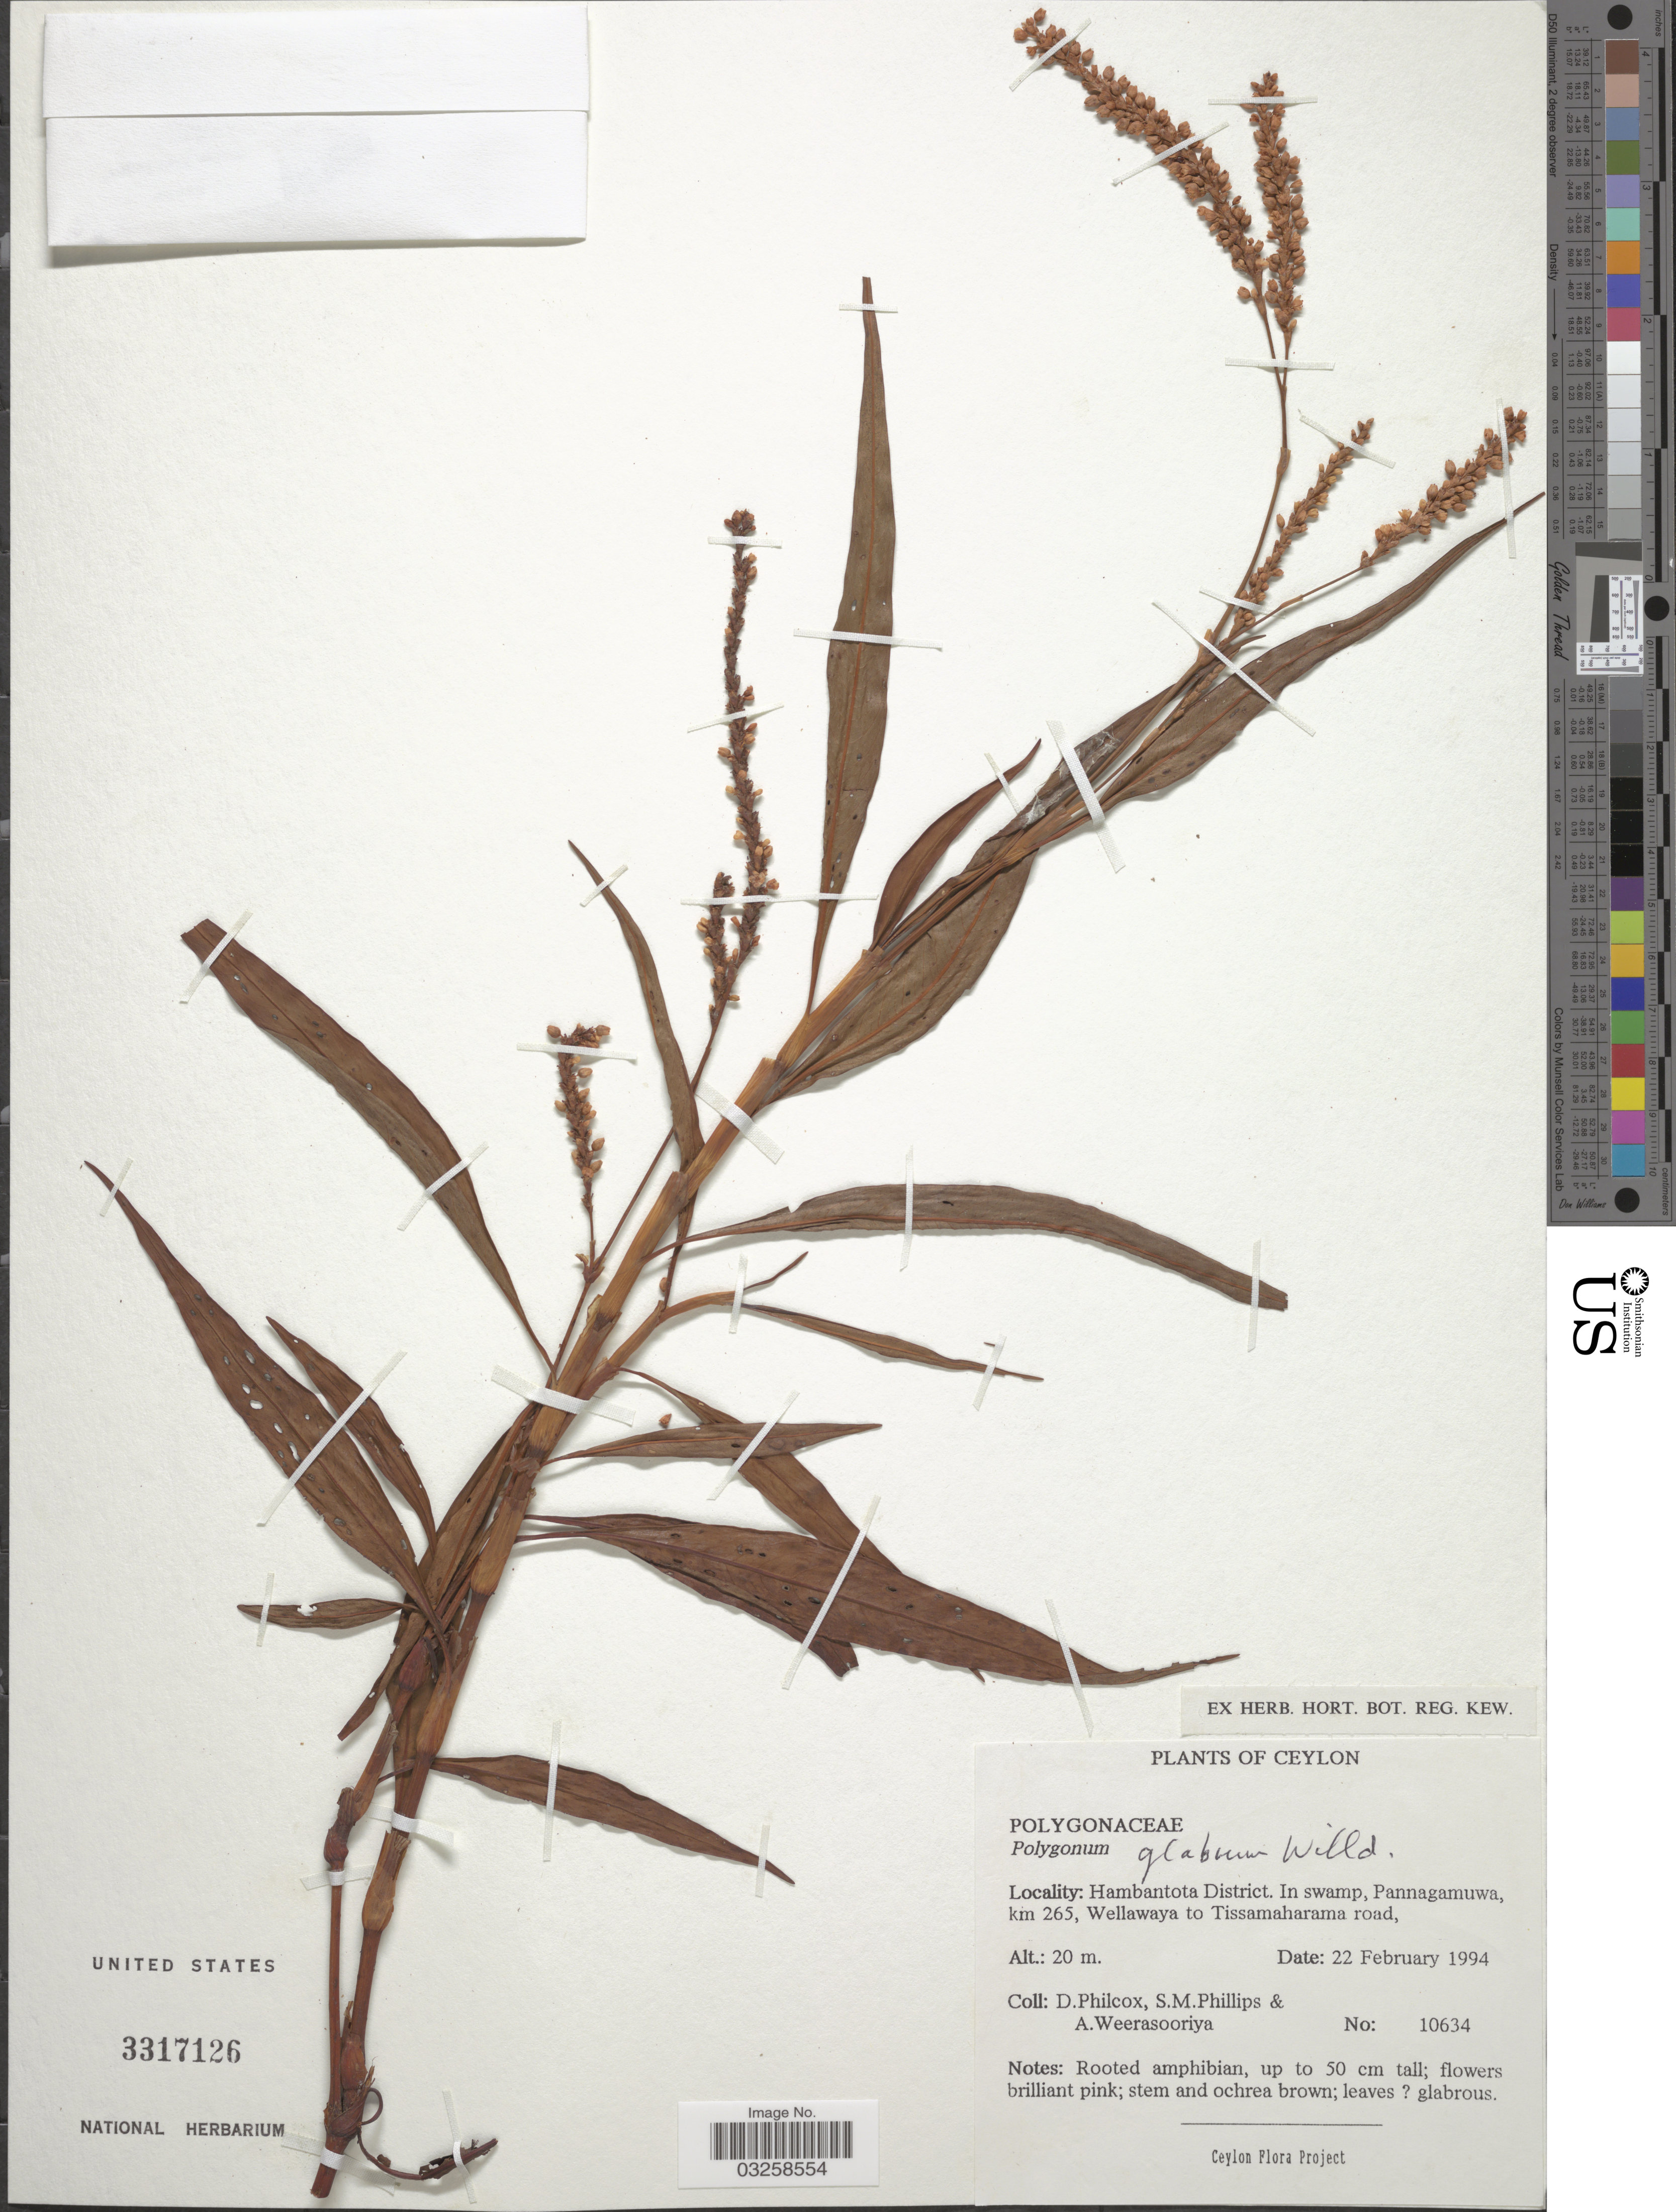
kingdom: Plantae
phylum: Tracheophyta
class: Magnoliopsida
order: Caryophyllales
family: Polygonaceae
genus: Persicaria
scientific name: Persicaria glabra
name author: (Willd.) M. Gómez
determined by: U.S. National Herbarium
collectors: D. Philcox, S. M. Phillips & A. Weerasooriya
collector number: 10634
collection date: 1994-02-22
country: Sri Lanka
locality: Ceylon. Hambantota District. In swamp, Pannagamuwa, km 265, Wellawaya to Tissamaharama road.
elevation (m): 20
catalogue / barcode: US 3317126